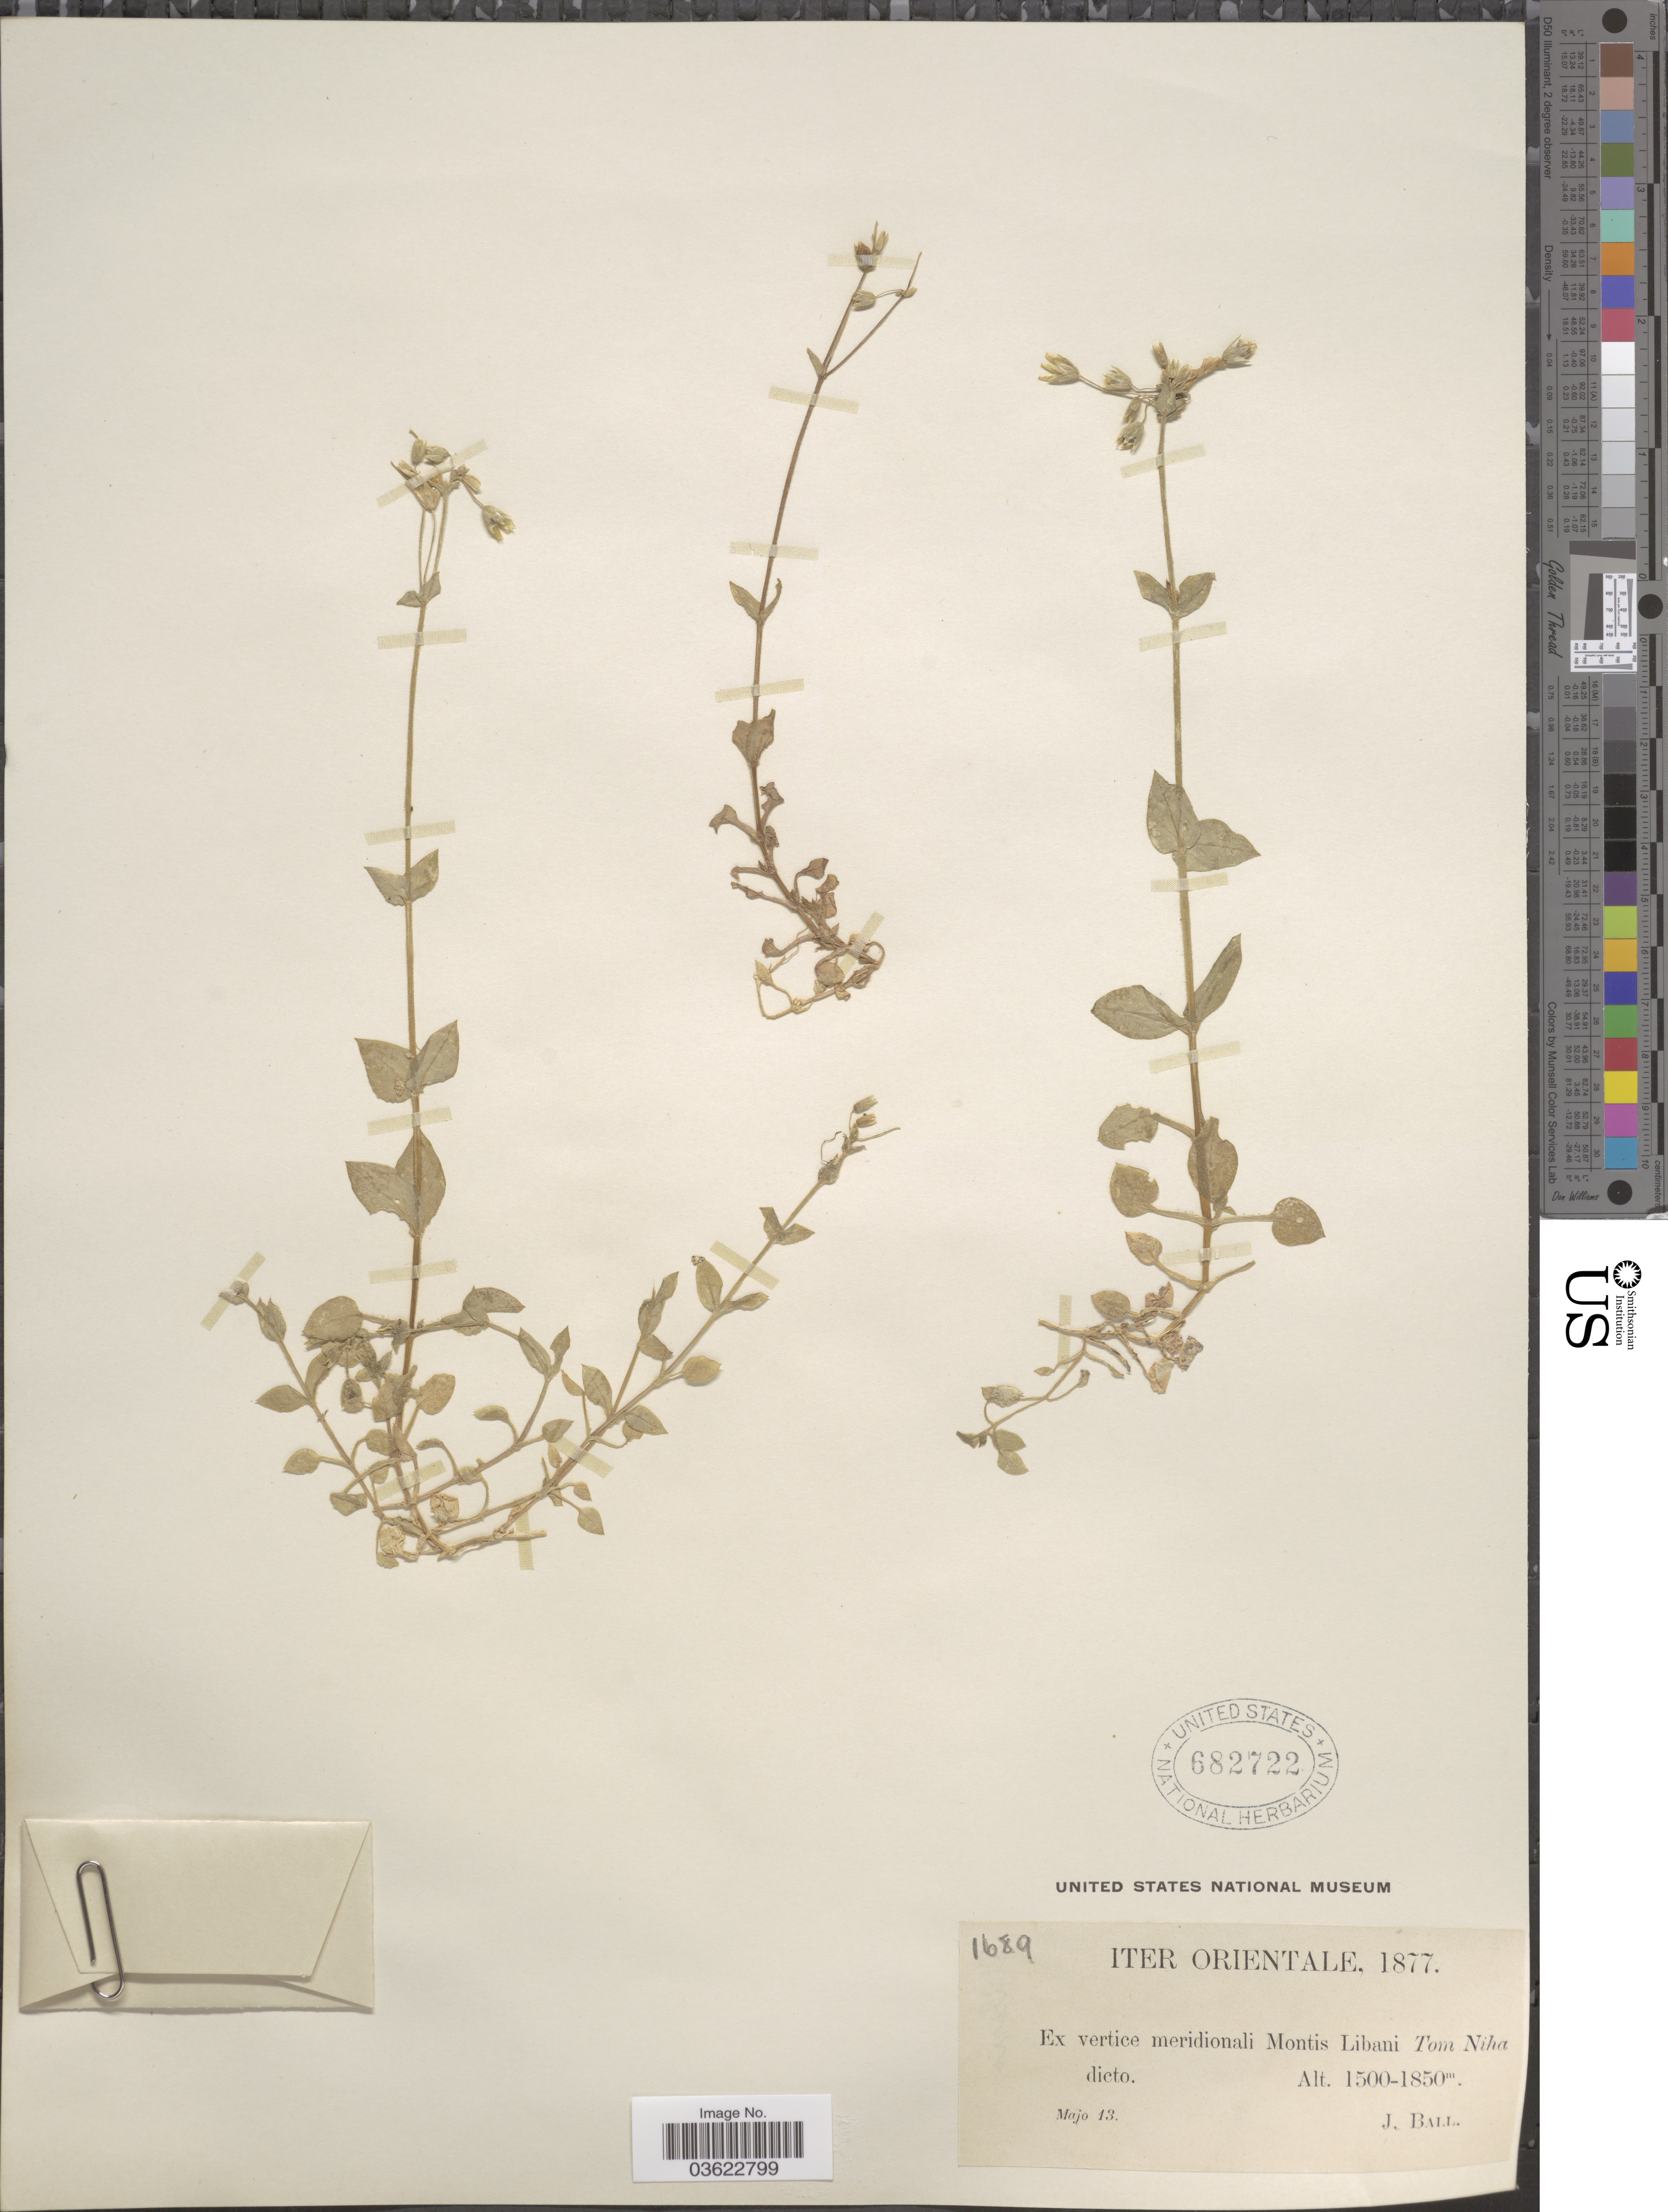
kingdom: Plantae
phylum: Tracheophyta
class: Magnoliopsida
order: Caryophyllales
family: Caryophyllaceae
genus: Arenaria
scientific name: Arenaria sp.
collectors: J. Ball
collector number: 1689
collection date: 1877-05-13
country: Lebanon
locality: Iter Orientale. Ex vertice meridionali Montis Libani Tom Niha dicto.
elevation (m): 1500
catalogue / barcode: US 682722